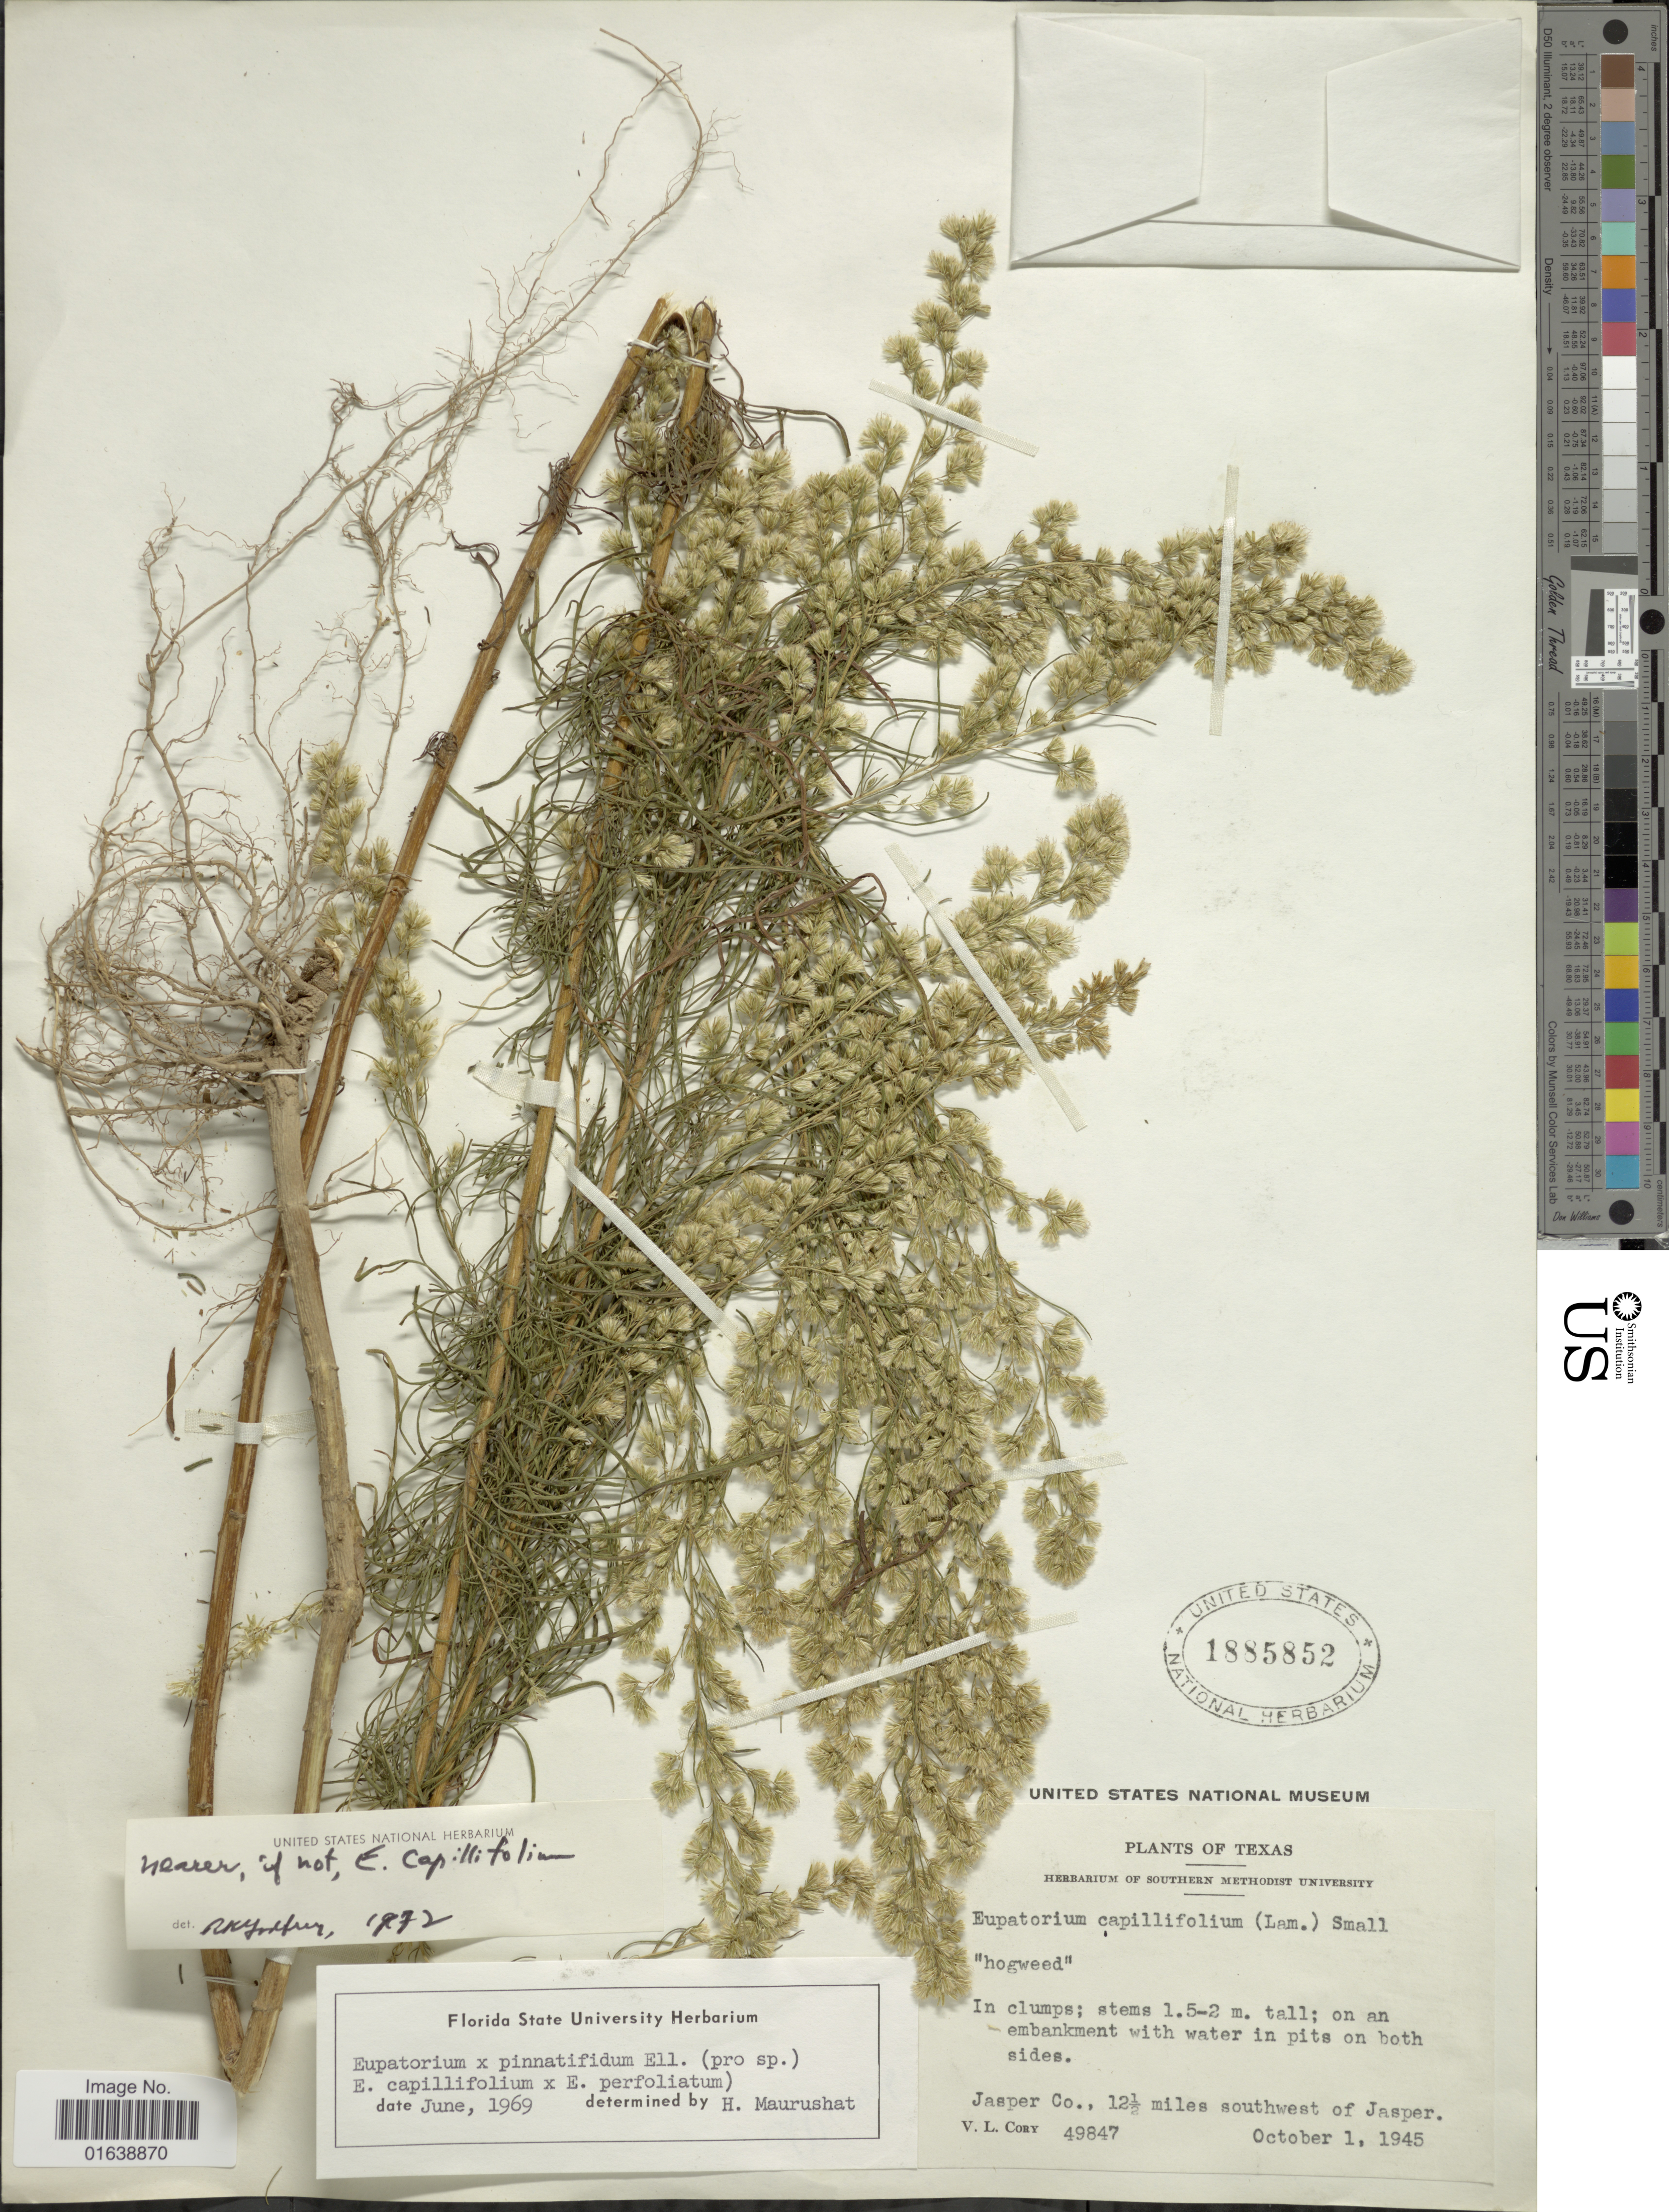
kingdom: Plantae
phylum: Tracheophyta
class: Magnoliopsida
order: Asterales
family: Asteraceae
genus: Eupatorium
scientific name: Eupatorium capillifolium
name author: (Lam.) Small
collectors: V. Cory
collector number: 49847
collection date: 1945-10-01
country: United States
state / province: Texas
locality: Texas. Jasper Co., 12.5 miles southwest of Jasper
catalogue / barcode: US 1885852